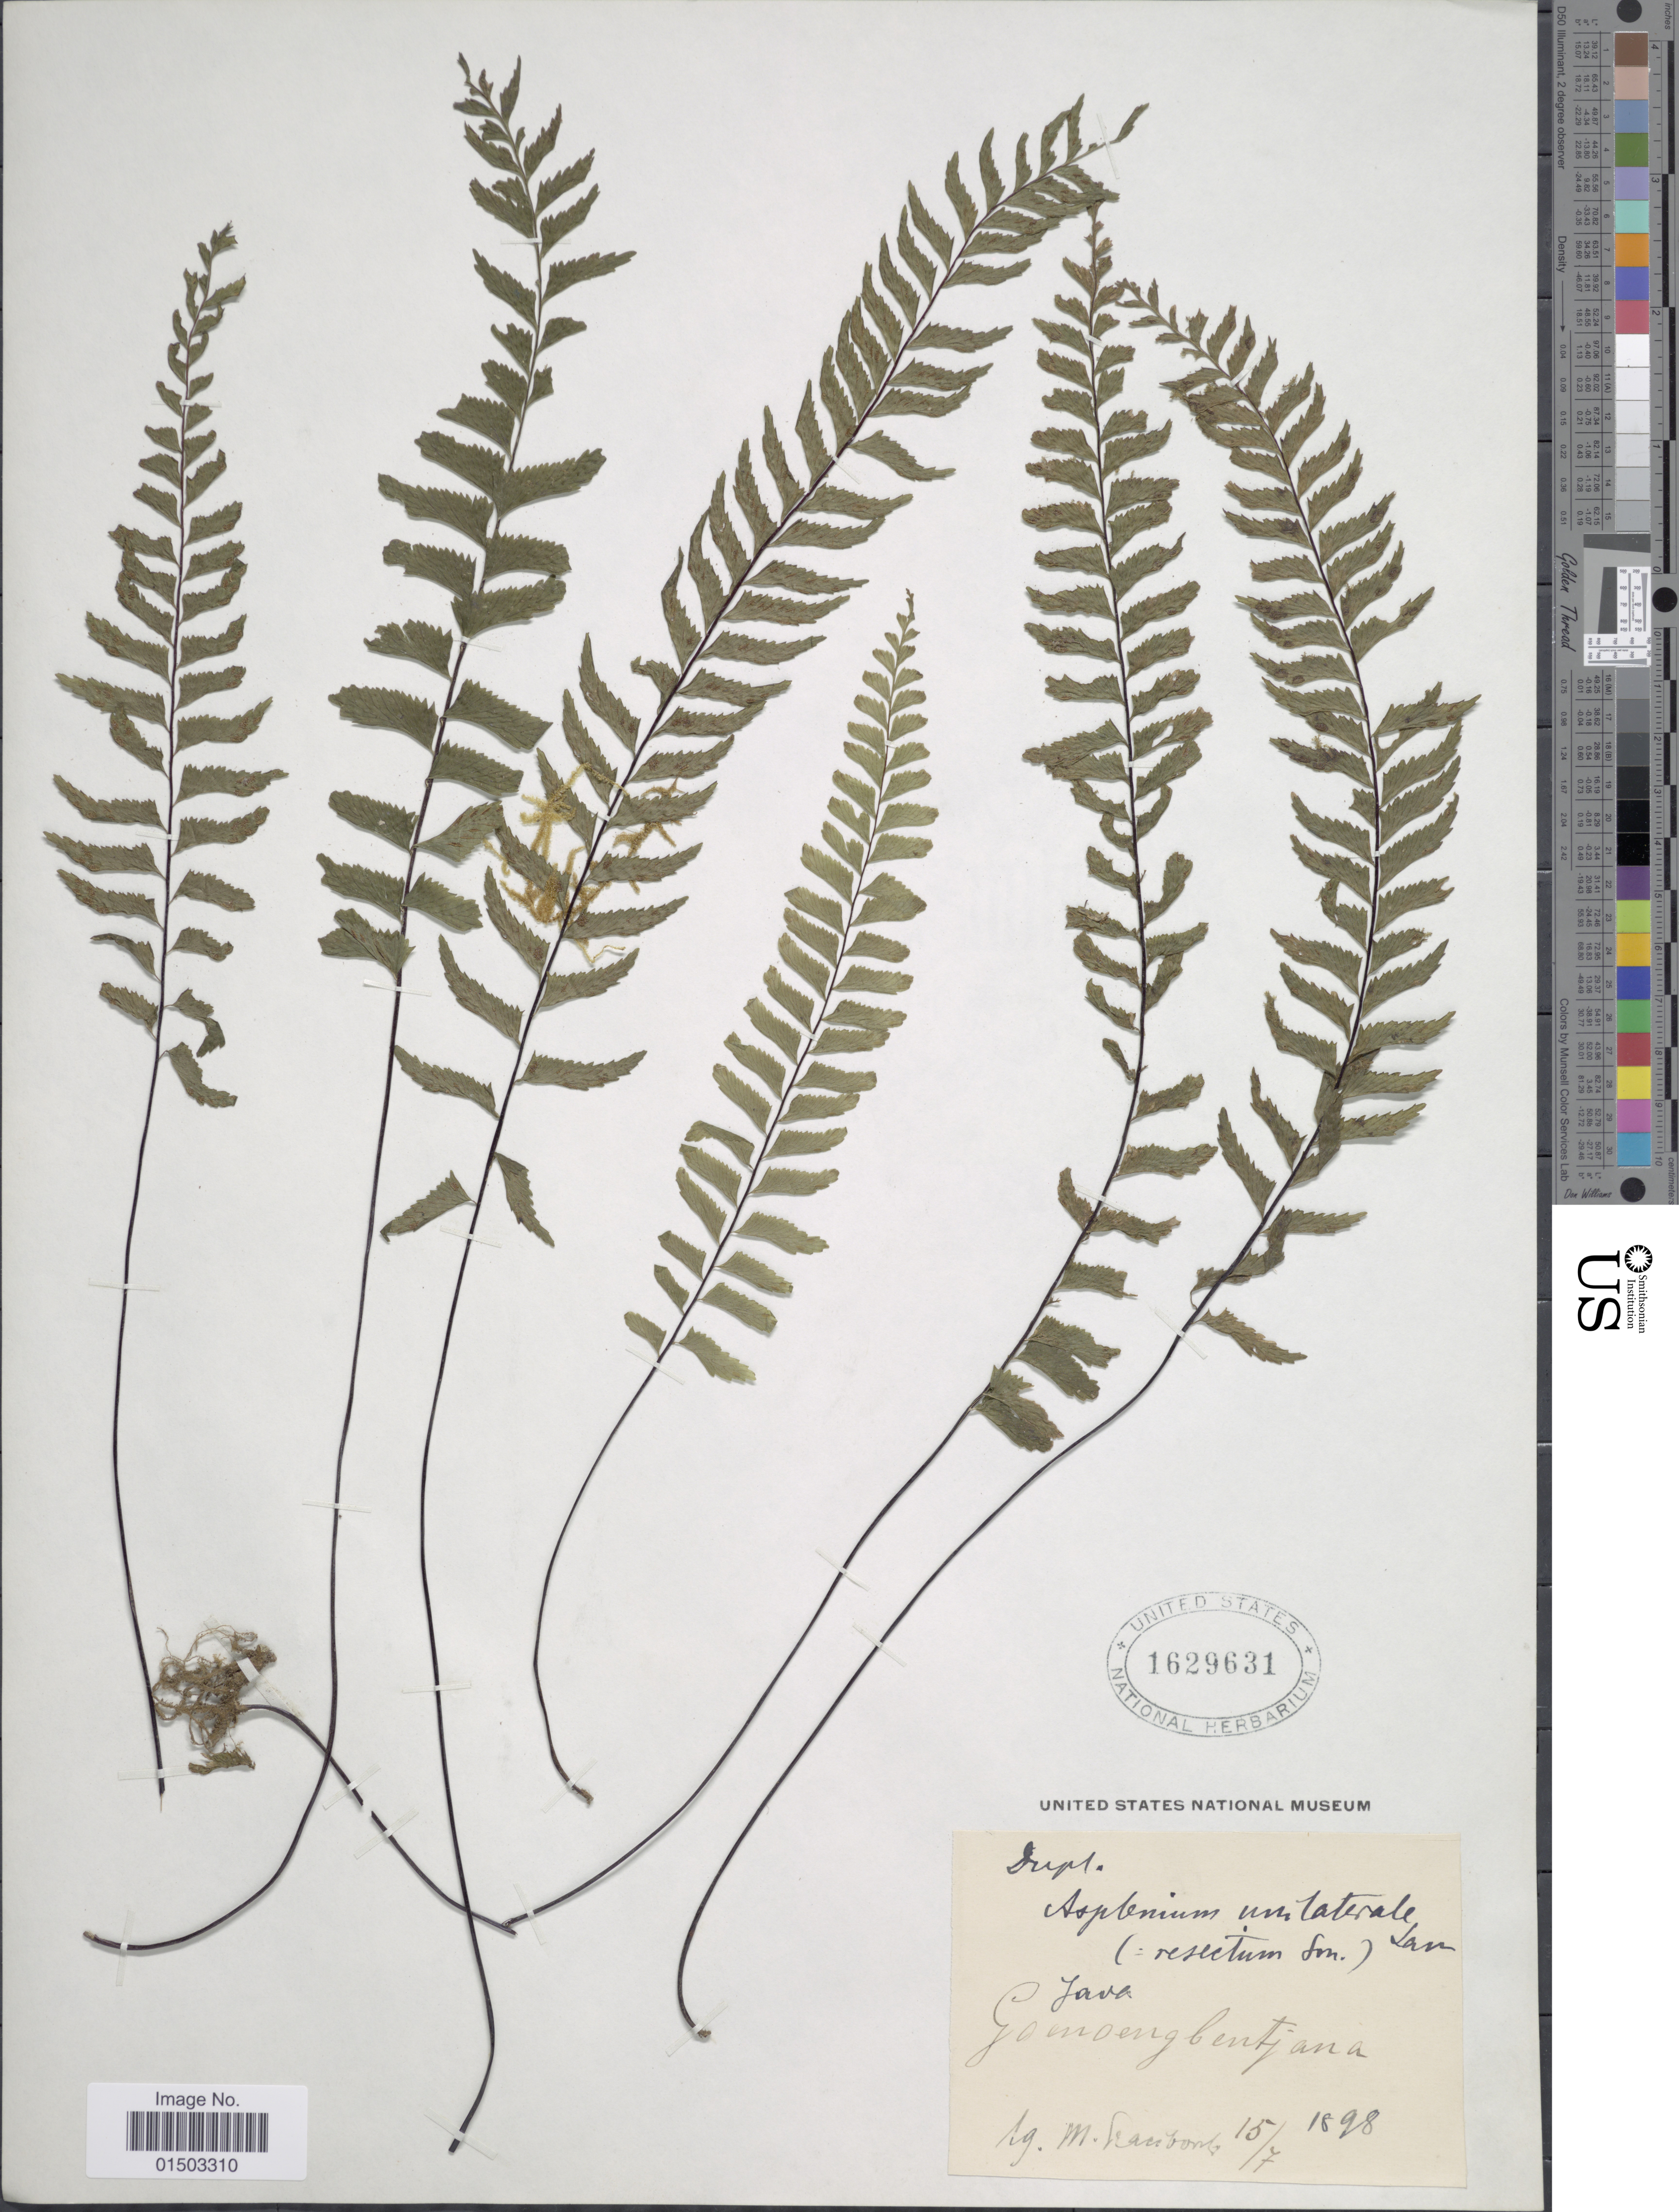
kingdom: Plantae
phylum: Tracheophyta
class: Polypodiopsida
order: Polypodiales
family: Aspleniaceae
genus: Hymenasplenium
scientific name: Hymenasplenium unilaterale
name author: (Lam.) Hayata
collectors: M. Raciborski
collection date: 1898-07-15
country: Indonesia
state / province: Java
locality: Java, Goenoengbentjana.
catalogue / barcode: US 1629631